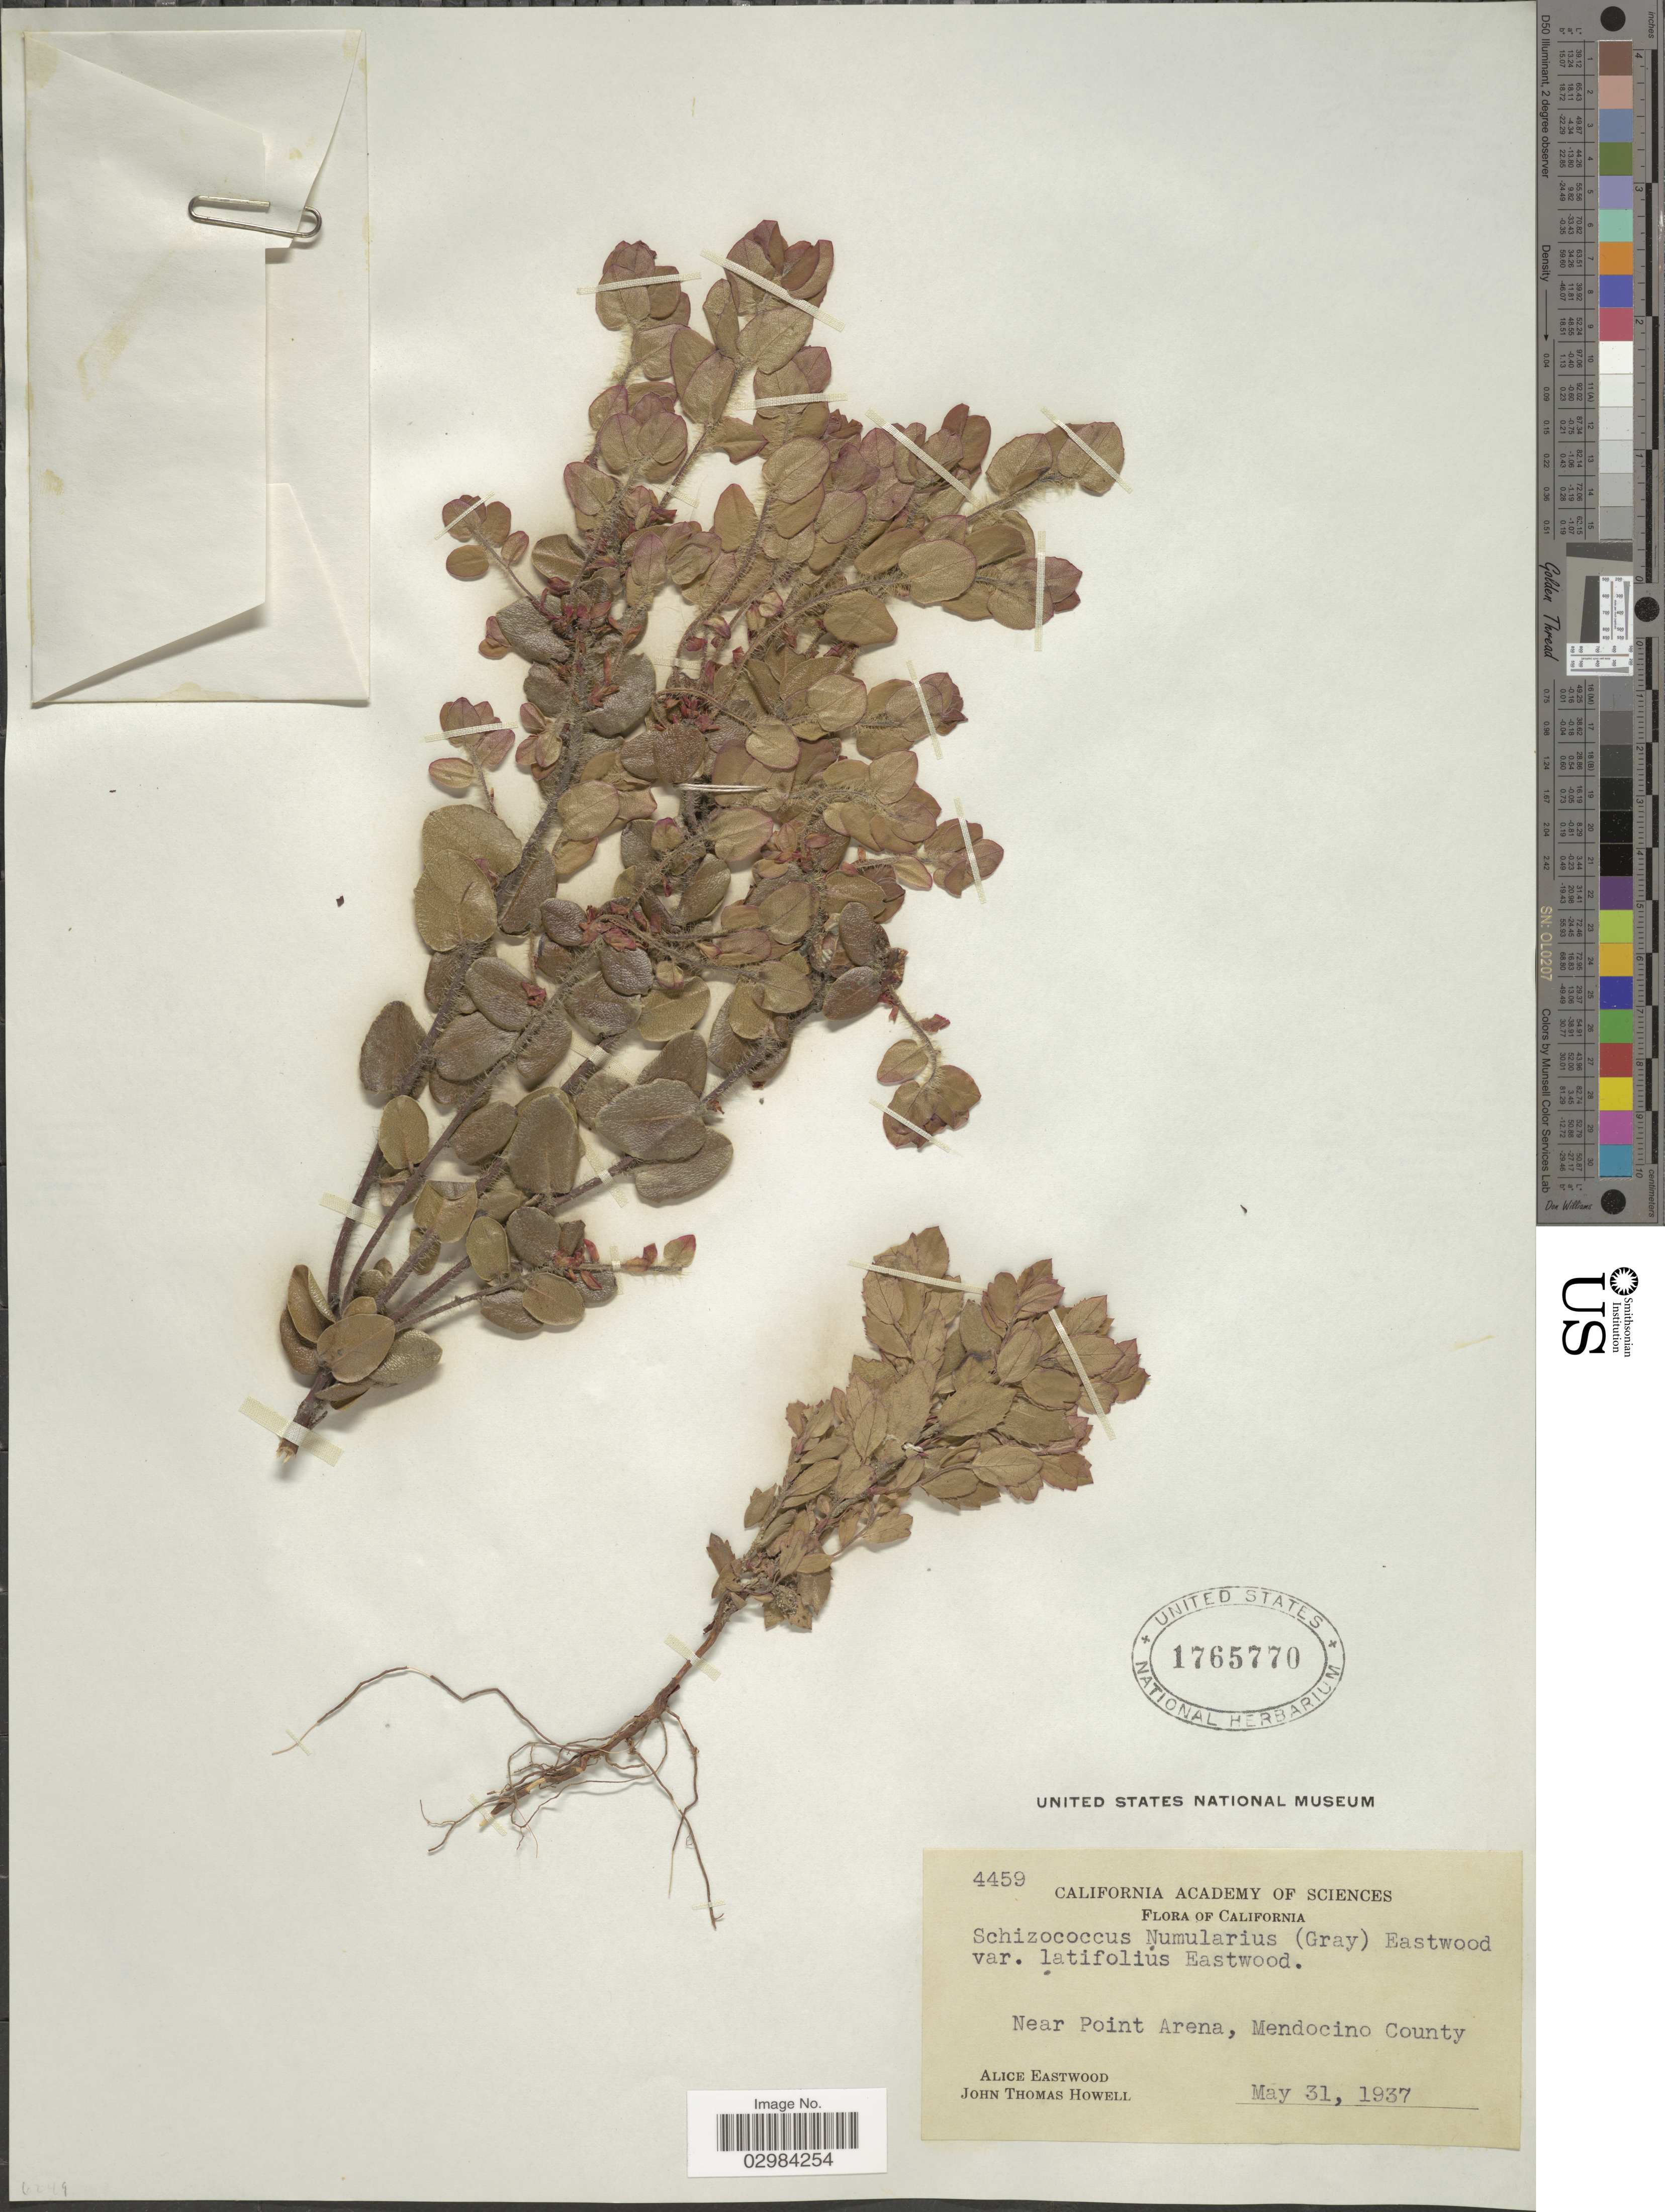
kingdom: Plantae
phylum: Tracheophyta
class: Magnoliopsida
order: Ericales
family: Ericaceae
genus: Arctostaphylos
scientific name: Arctostaphylos nummularia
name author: A. Gray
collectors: A. Eastwood & J. T. Howell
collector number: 4459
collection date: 1937-05-31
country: United States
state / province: California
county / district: Mendocino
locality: Near Point Arena, Mendocino County.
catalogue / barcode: US 1765770